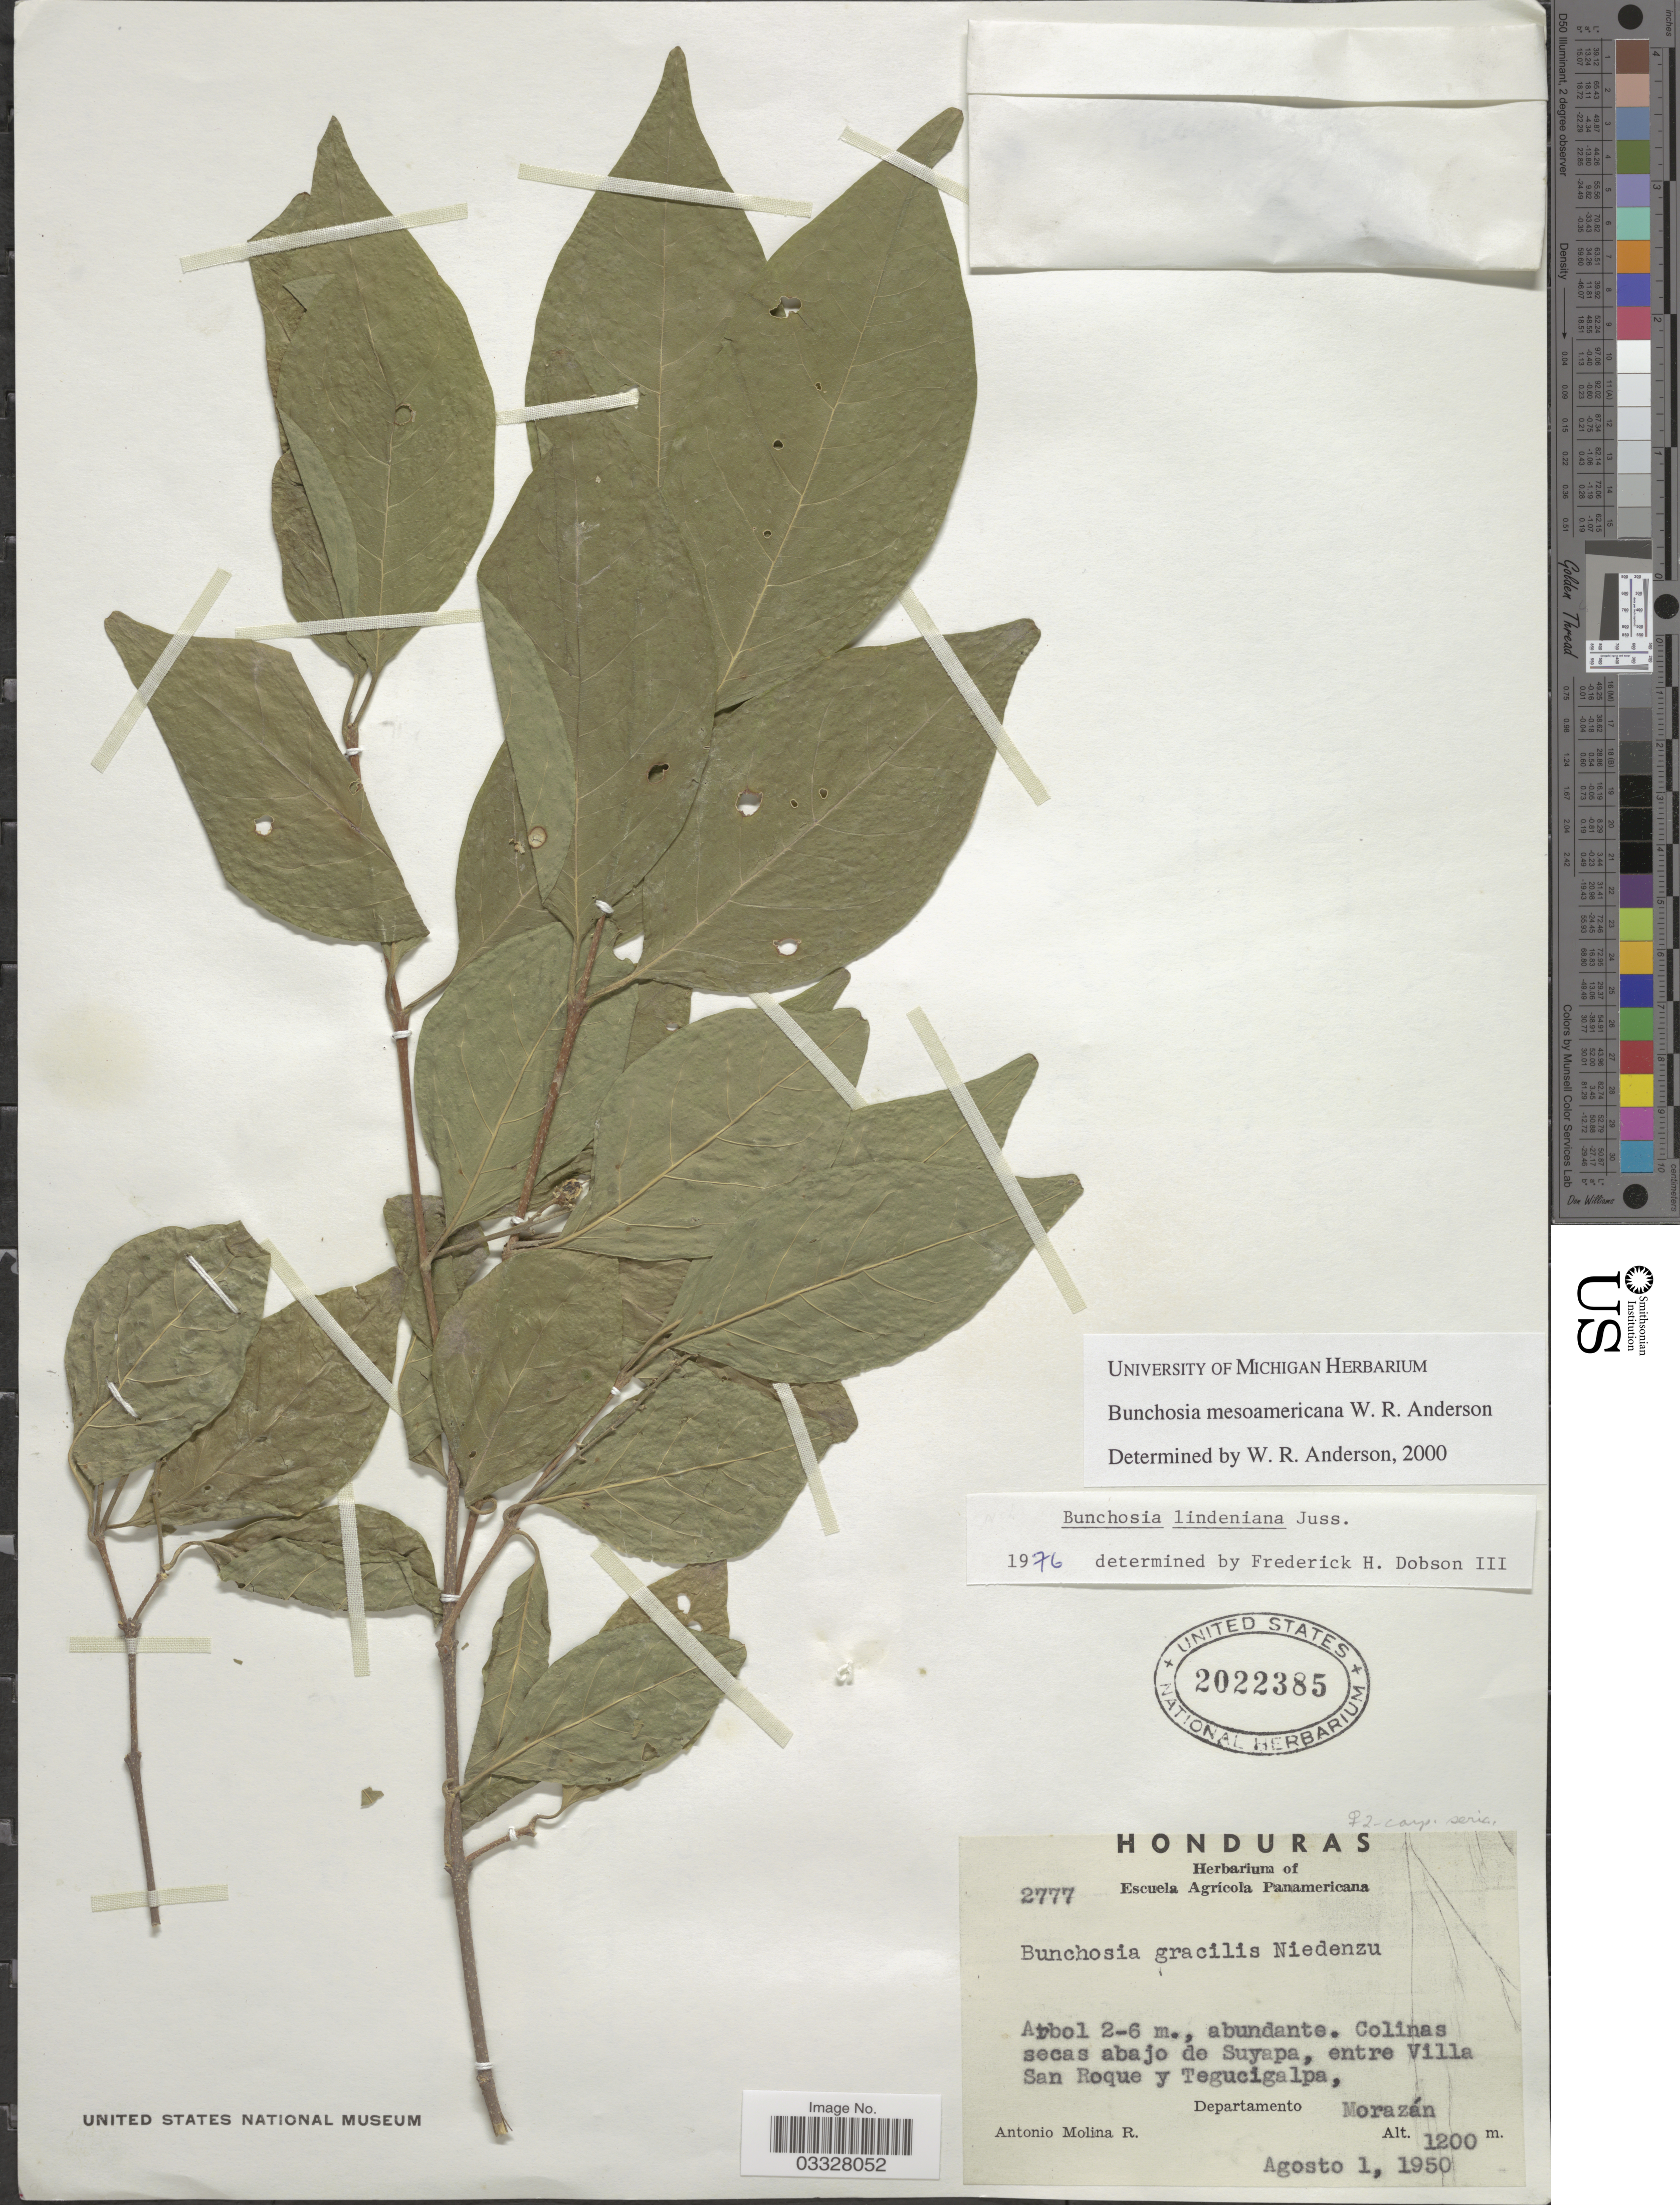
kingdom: Plantae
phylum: Tracheophyta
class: Magnoliopsida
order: Malpighiales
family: Malpighiaceae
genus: Bunchosia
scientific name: Bunchosia mesoamericana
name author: W.R. Anderson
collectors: A. Molina R.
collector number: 2777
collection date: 1950-08-01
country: Honduras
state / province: Fco. Morazán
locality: Colinas secas abajo de Suyapa, entre Villa San Roque y Tegucigalpa, Departamento Morazán.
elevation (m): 1200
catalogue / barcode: US 2022385